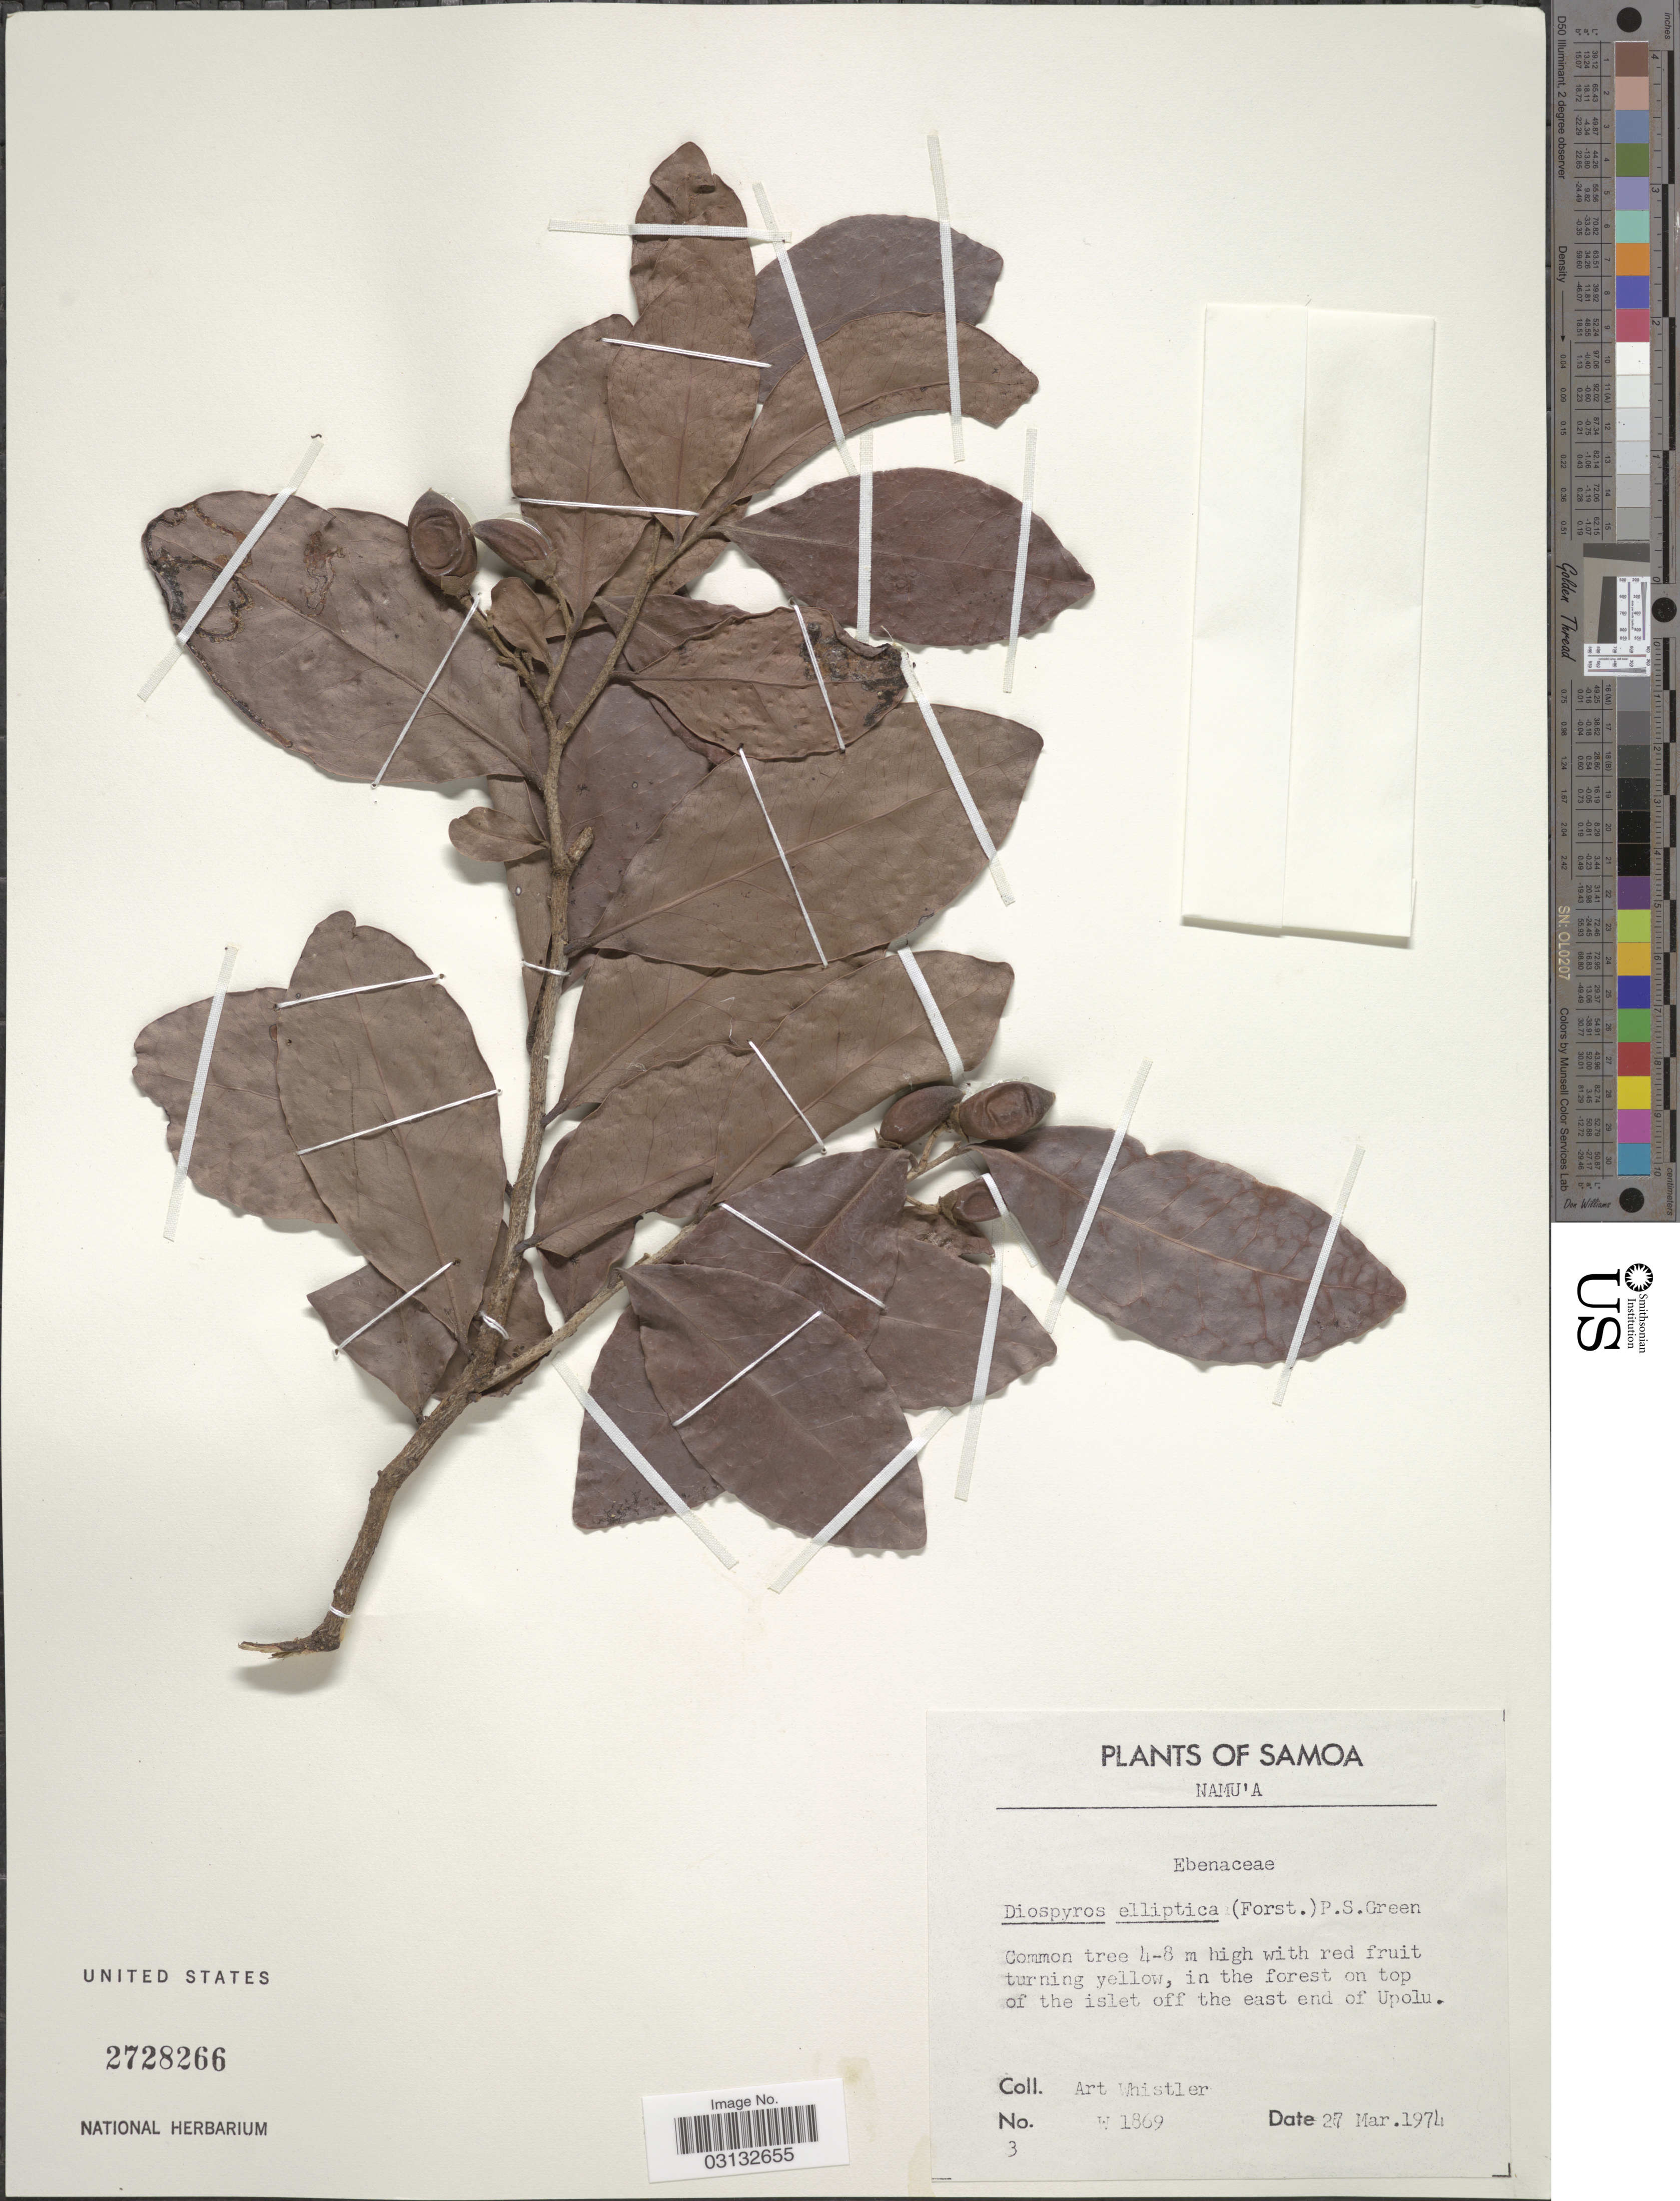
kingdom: Plantae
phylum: Tracheophyta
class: Magnoliopsida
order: Ericales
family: Ebenaceae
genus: Diospyros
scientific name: Diospyros elliptica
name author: P.S. Green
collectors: A. Whistler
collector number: W1869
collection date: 1974-03-27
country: Samoa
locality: Samoa. Namu'a. In the forest on top of the islet off the east end of Upolu.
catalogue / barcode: US 2728266